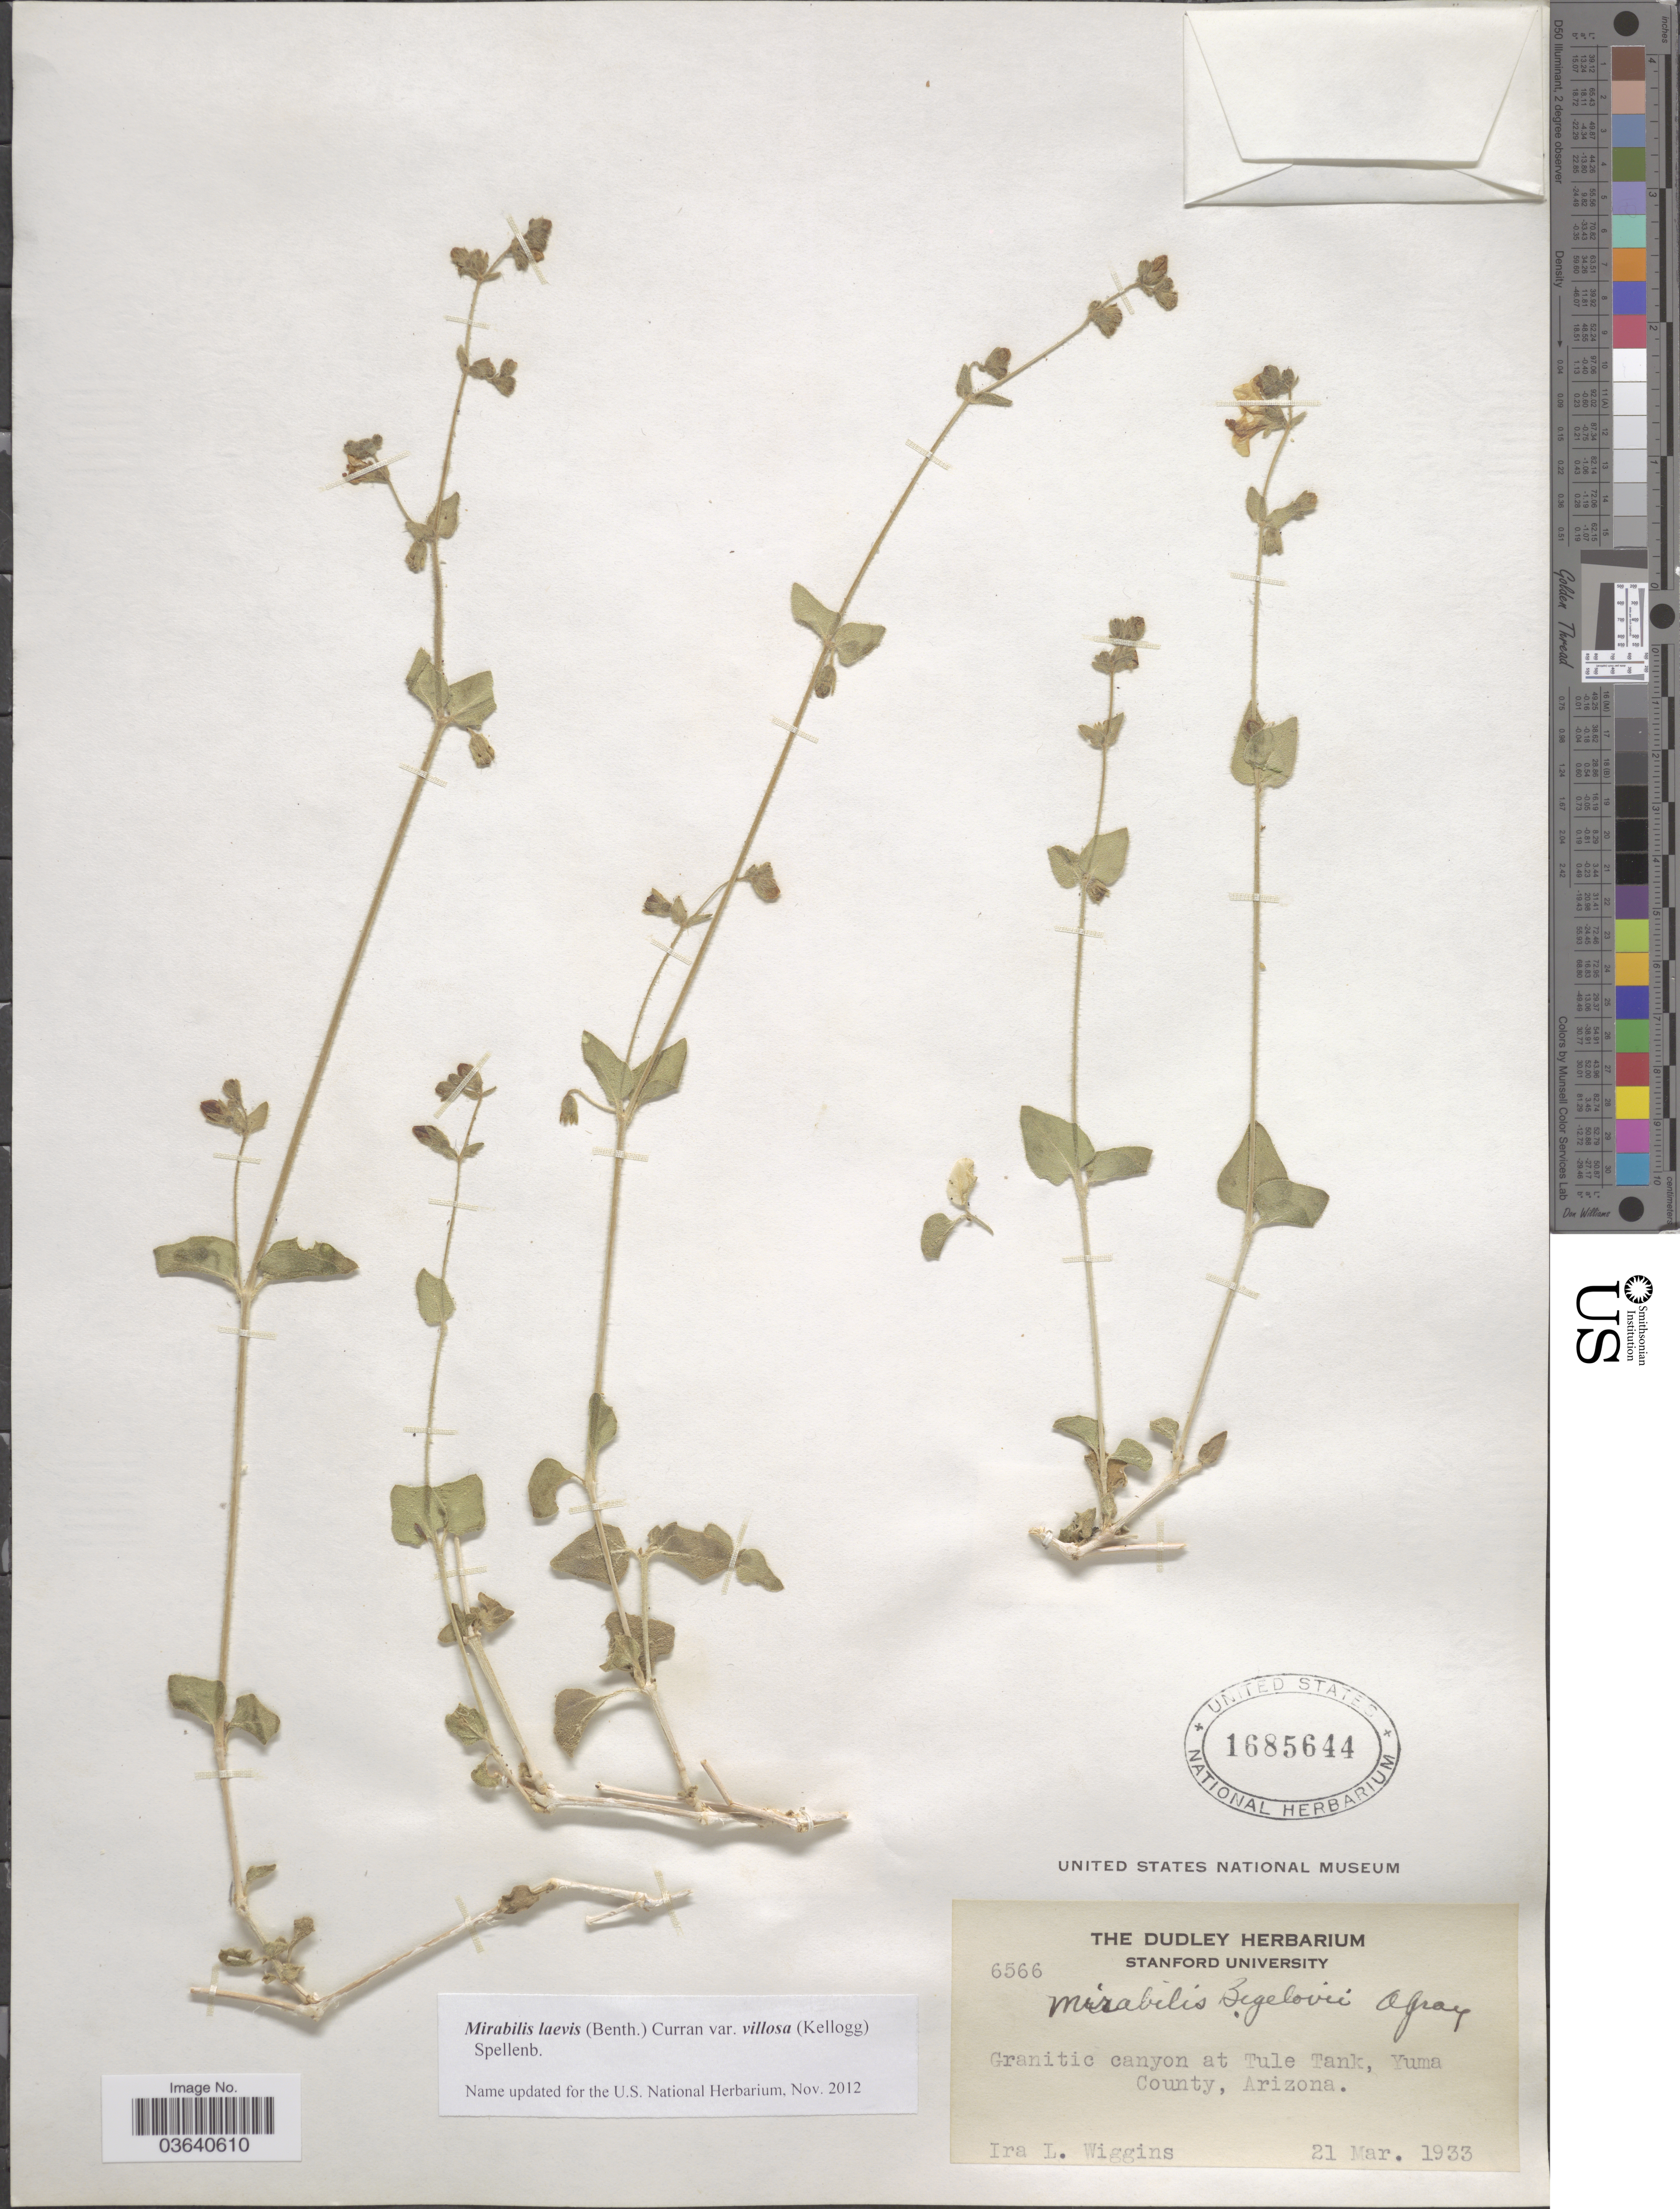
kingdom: Plantae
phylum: Tracheophyta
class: Magnoliopsida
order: Caryophyllales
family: Nyctaginaceae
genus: Mirabilis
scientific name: Mirabilis laevis var. villosa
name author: (Kellogg) Spellenb.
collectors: I. L. Wiggins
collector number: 6566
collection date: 1933-03-21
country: United States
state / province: Arizona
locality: Granitic canyon at Tule Tank, Yuma County.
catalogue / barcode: US 1685644